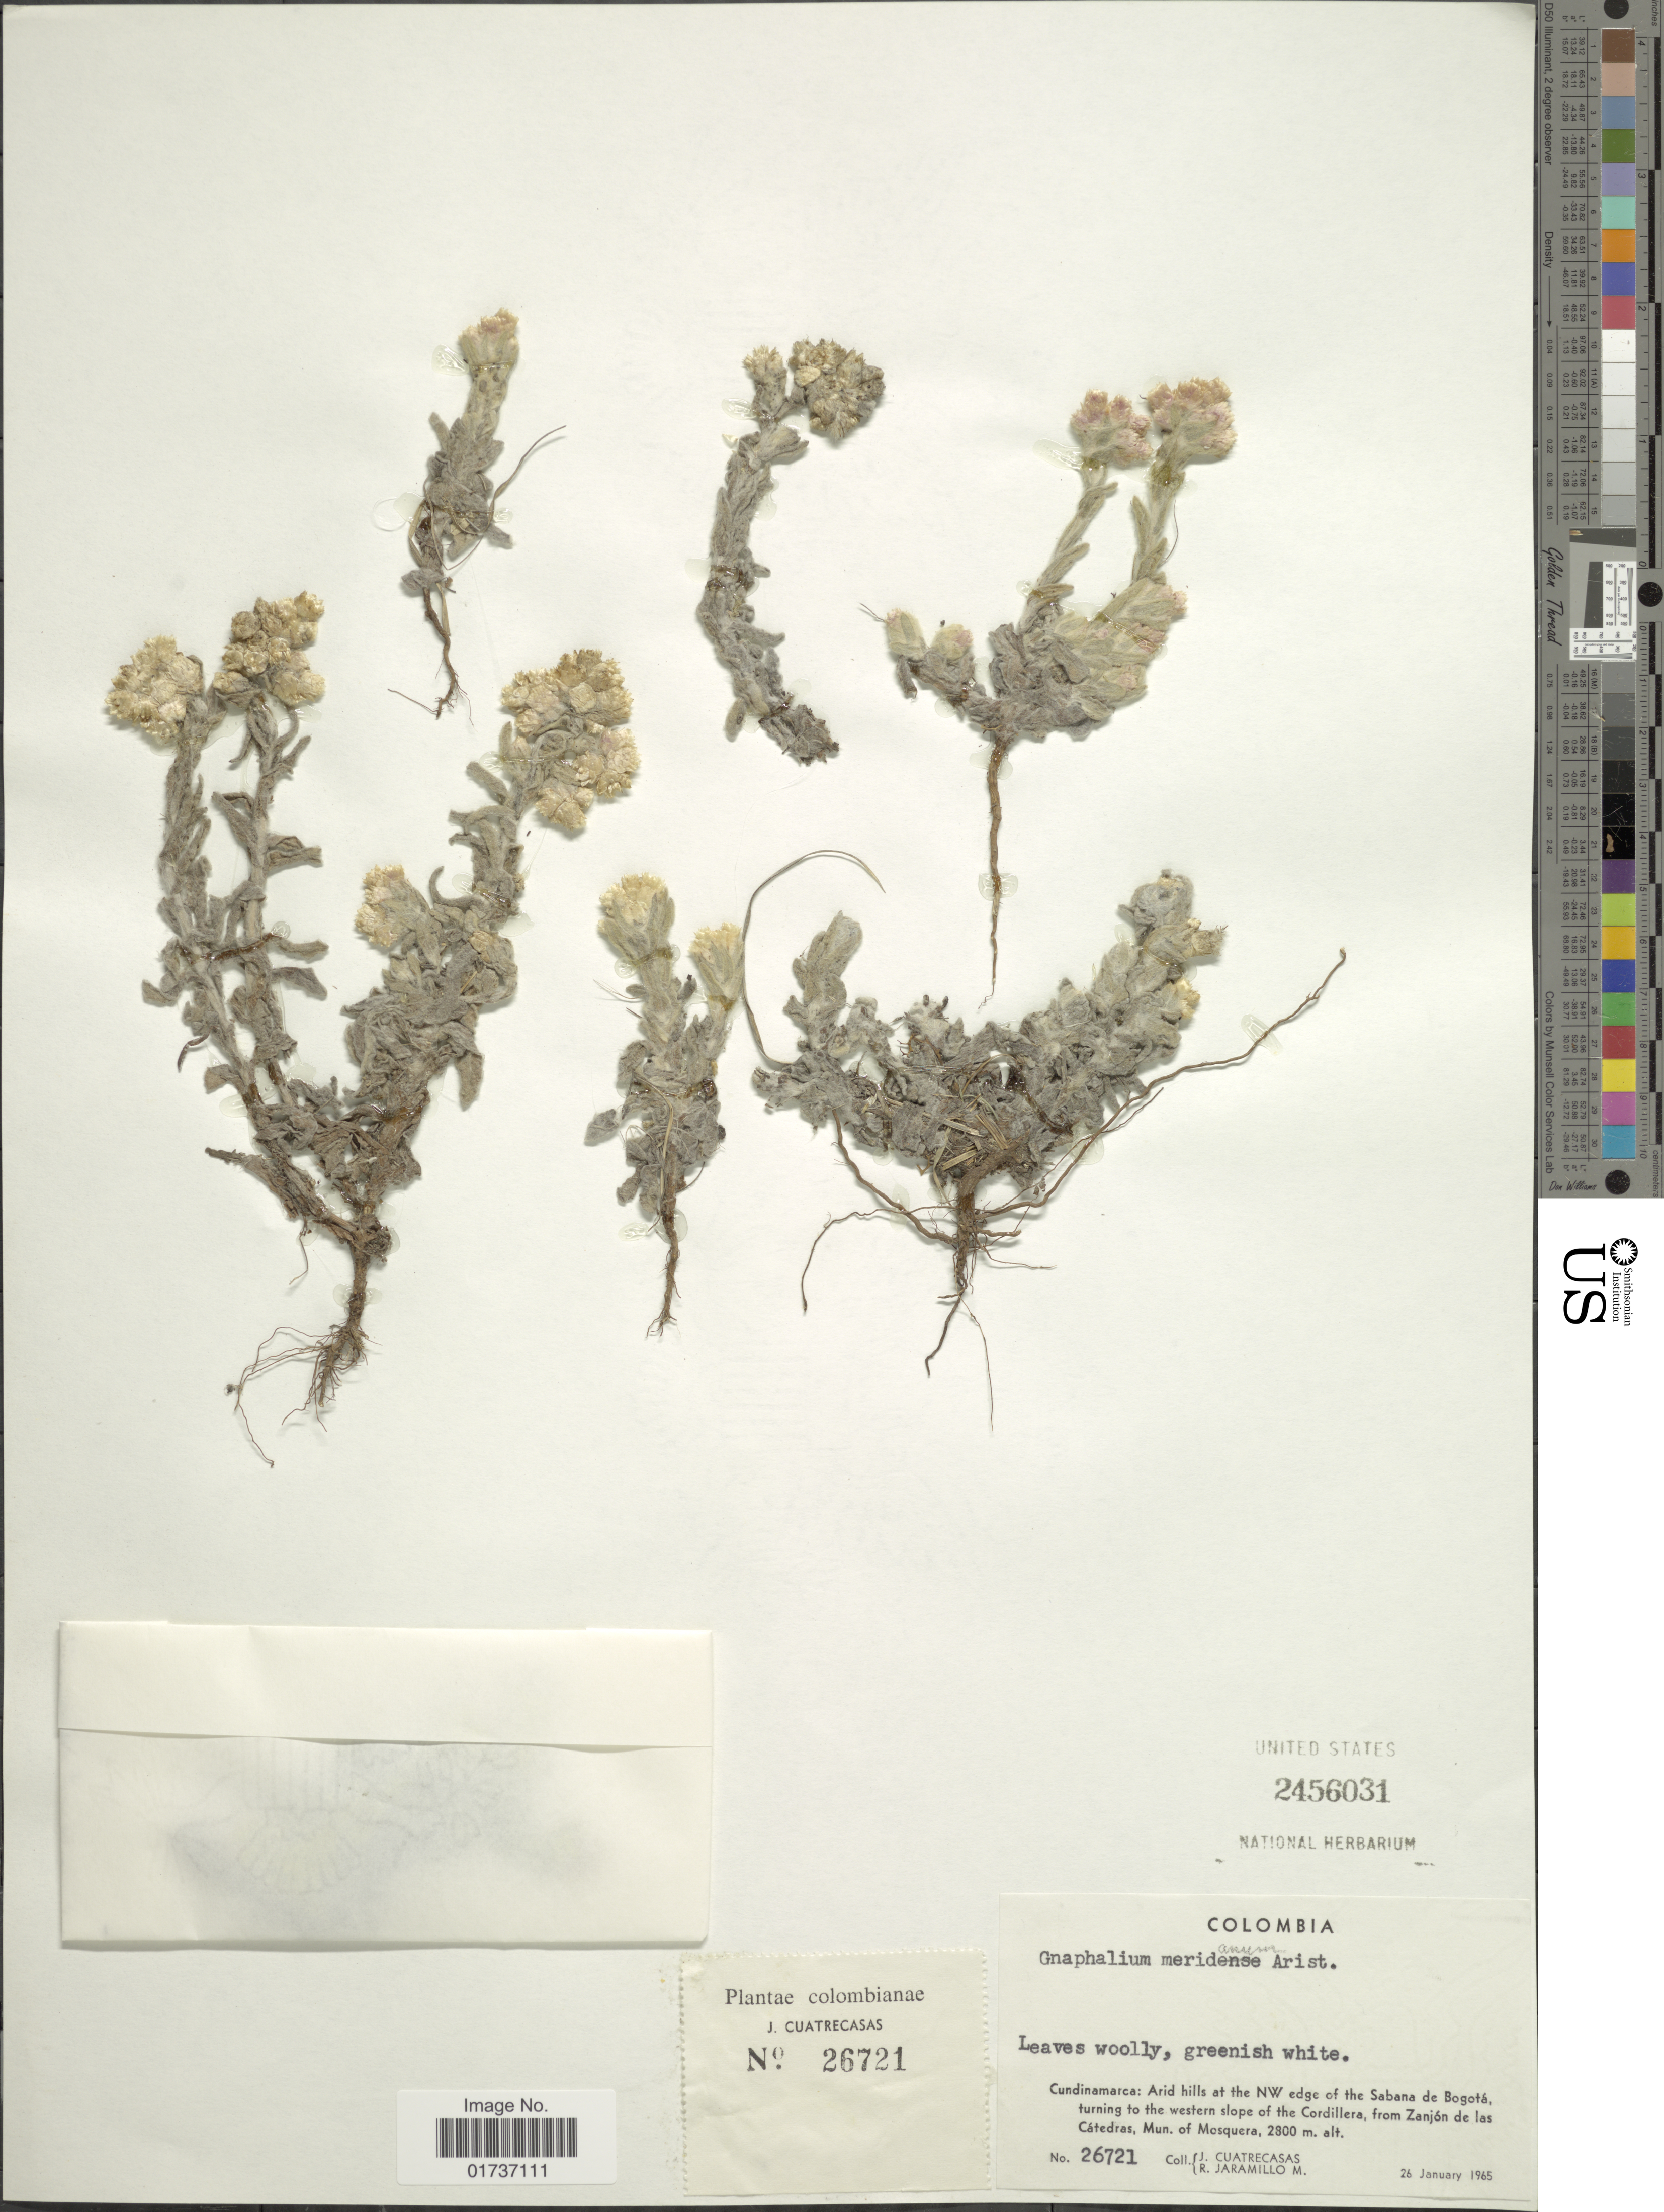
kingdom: Plantae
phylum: Tracheophyta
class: Magnoliopsida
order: Asterales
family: Asteraceae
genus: Gnaphalium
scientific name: Gnaphalium meridanum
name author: Aristeg.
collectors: J. Cuatrecasas & R. Jaramillo M.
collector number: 26721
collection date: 1965-01-26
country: Colombia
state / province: Cundinamarca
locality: Arid hills at the NW edhge of the Sabana de Bogotá, turning to the western slope of the Cordillera, from Zanjón de las Cétedras, Mun of Mosquera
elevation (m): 2800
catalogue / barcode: US 2456031